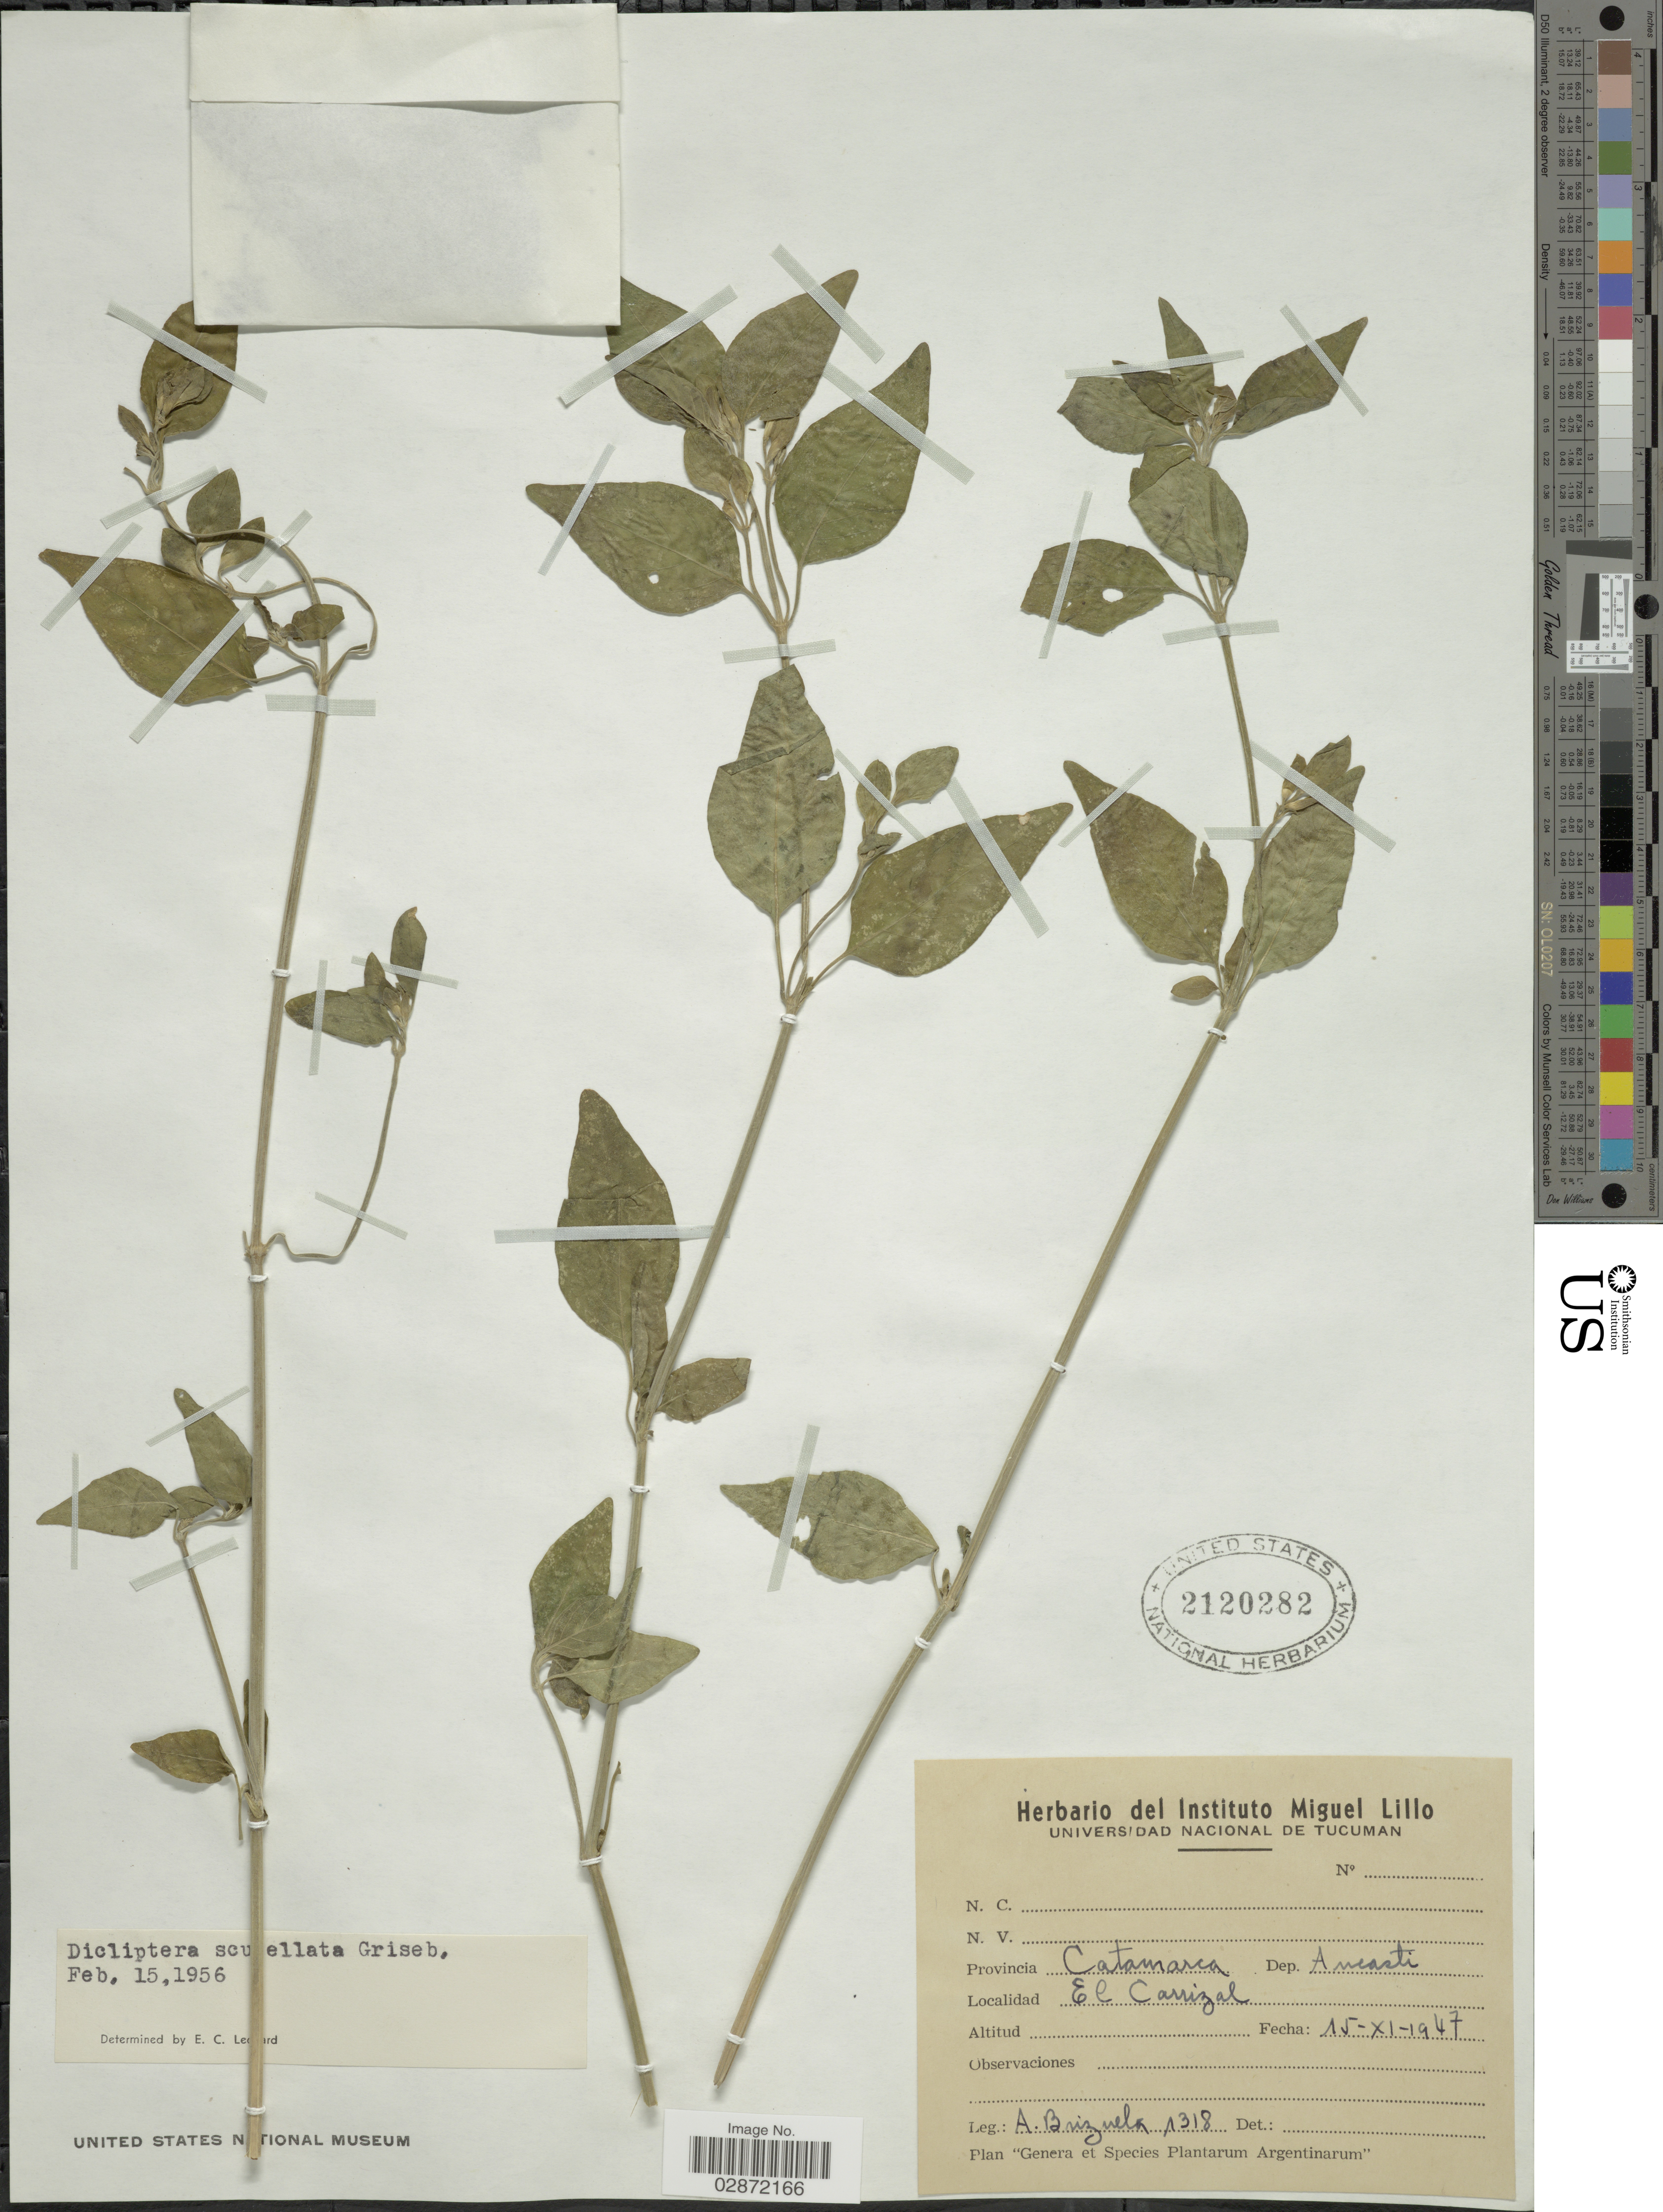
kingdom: Plantae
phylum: Tracheophyta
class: Magnoliopsida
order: Lamiales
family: Acanthaceae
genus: Dicliptera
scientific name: Dicliptera scutellata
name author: Griseb.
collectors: A. Brizuela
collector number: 1318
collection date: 1947-11-15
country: Argentina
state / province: Catamarca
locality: Provincia Catamarca. Dep. Ancasti. El Carrizal.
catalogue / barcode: US 2120282